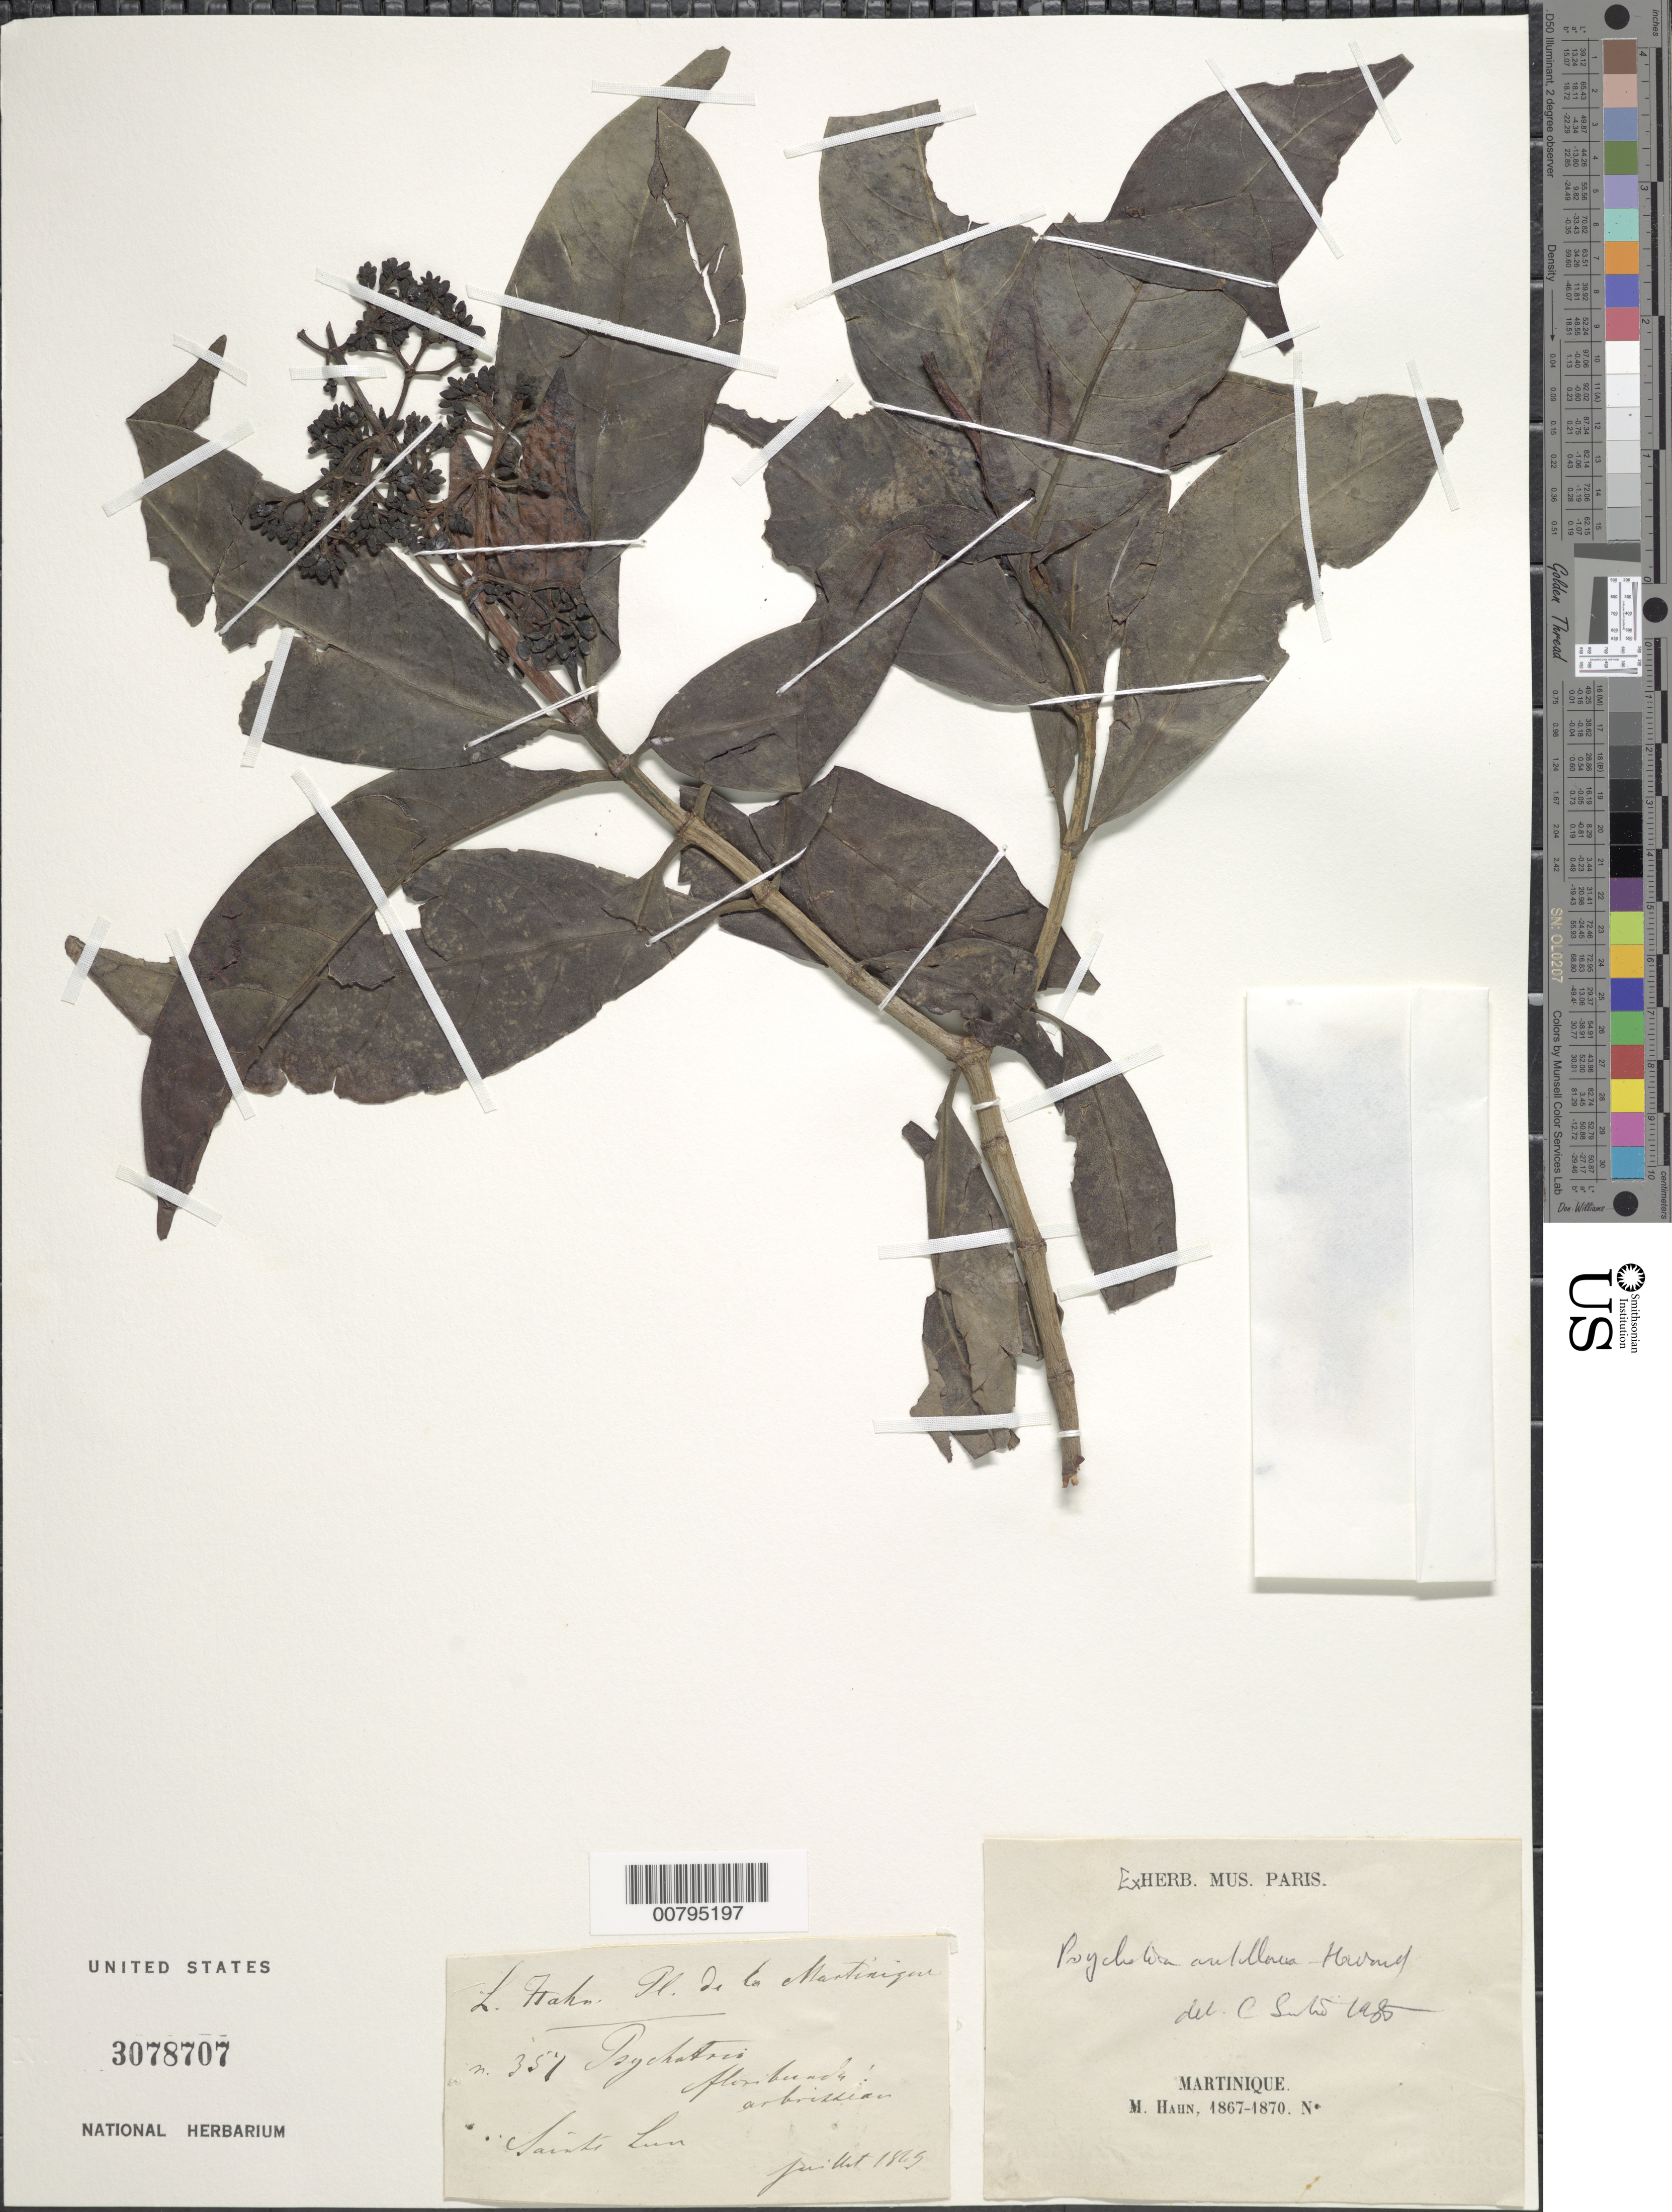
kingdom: Plantae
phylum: Tracheophyta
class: Magnoliopsida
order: Gentianales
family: Rubiaceae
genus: Psychotria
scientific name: Psychotria sp.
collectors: M. Hahn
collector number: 357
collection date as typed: Jul 1869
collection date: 1869-07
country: Martinique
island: Martinique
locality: Sainte Lun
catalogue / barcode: US 3078707